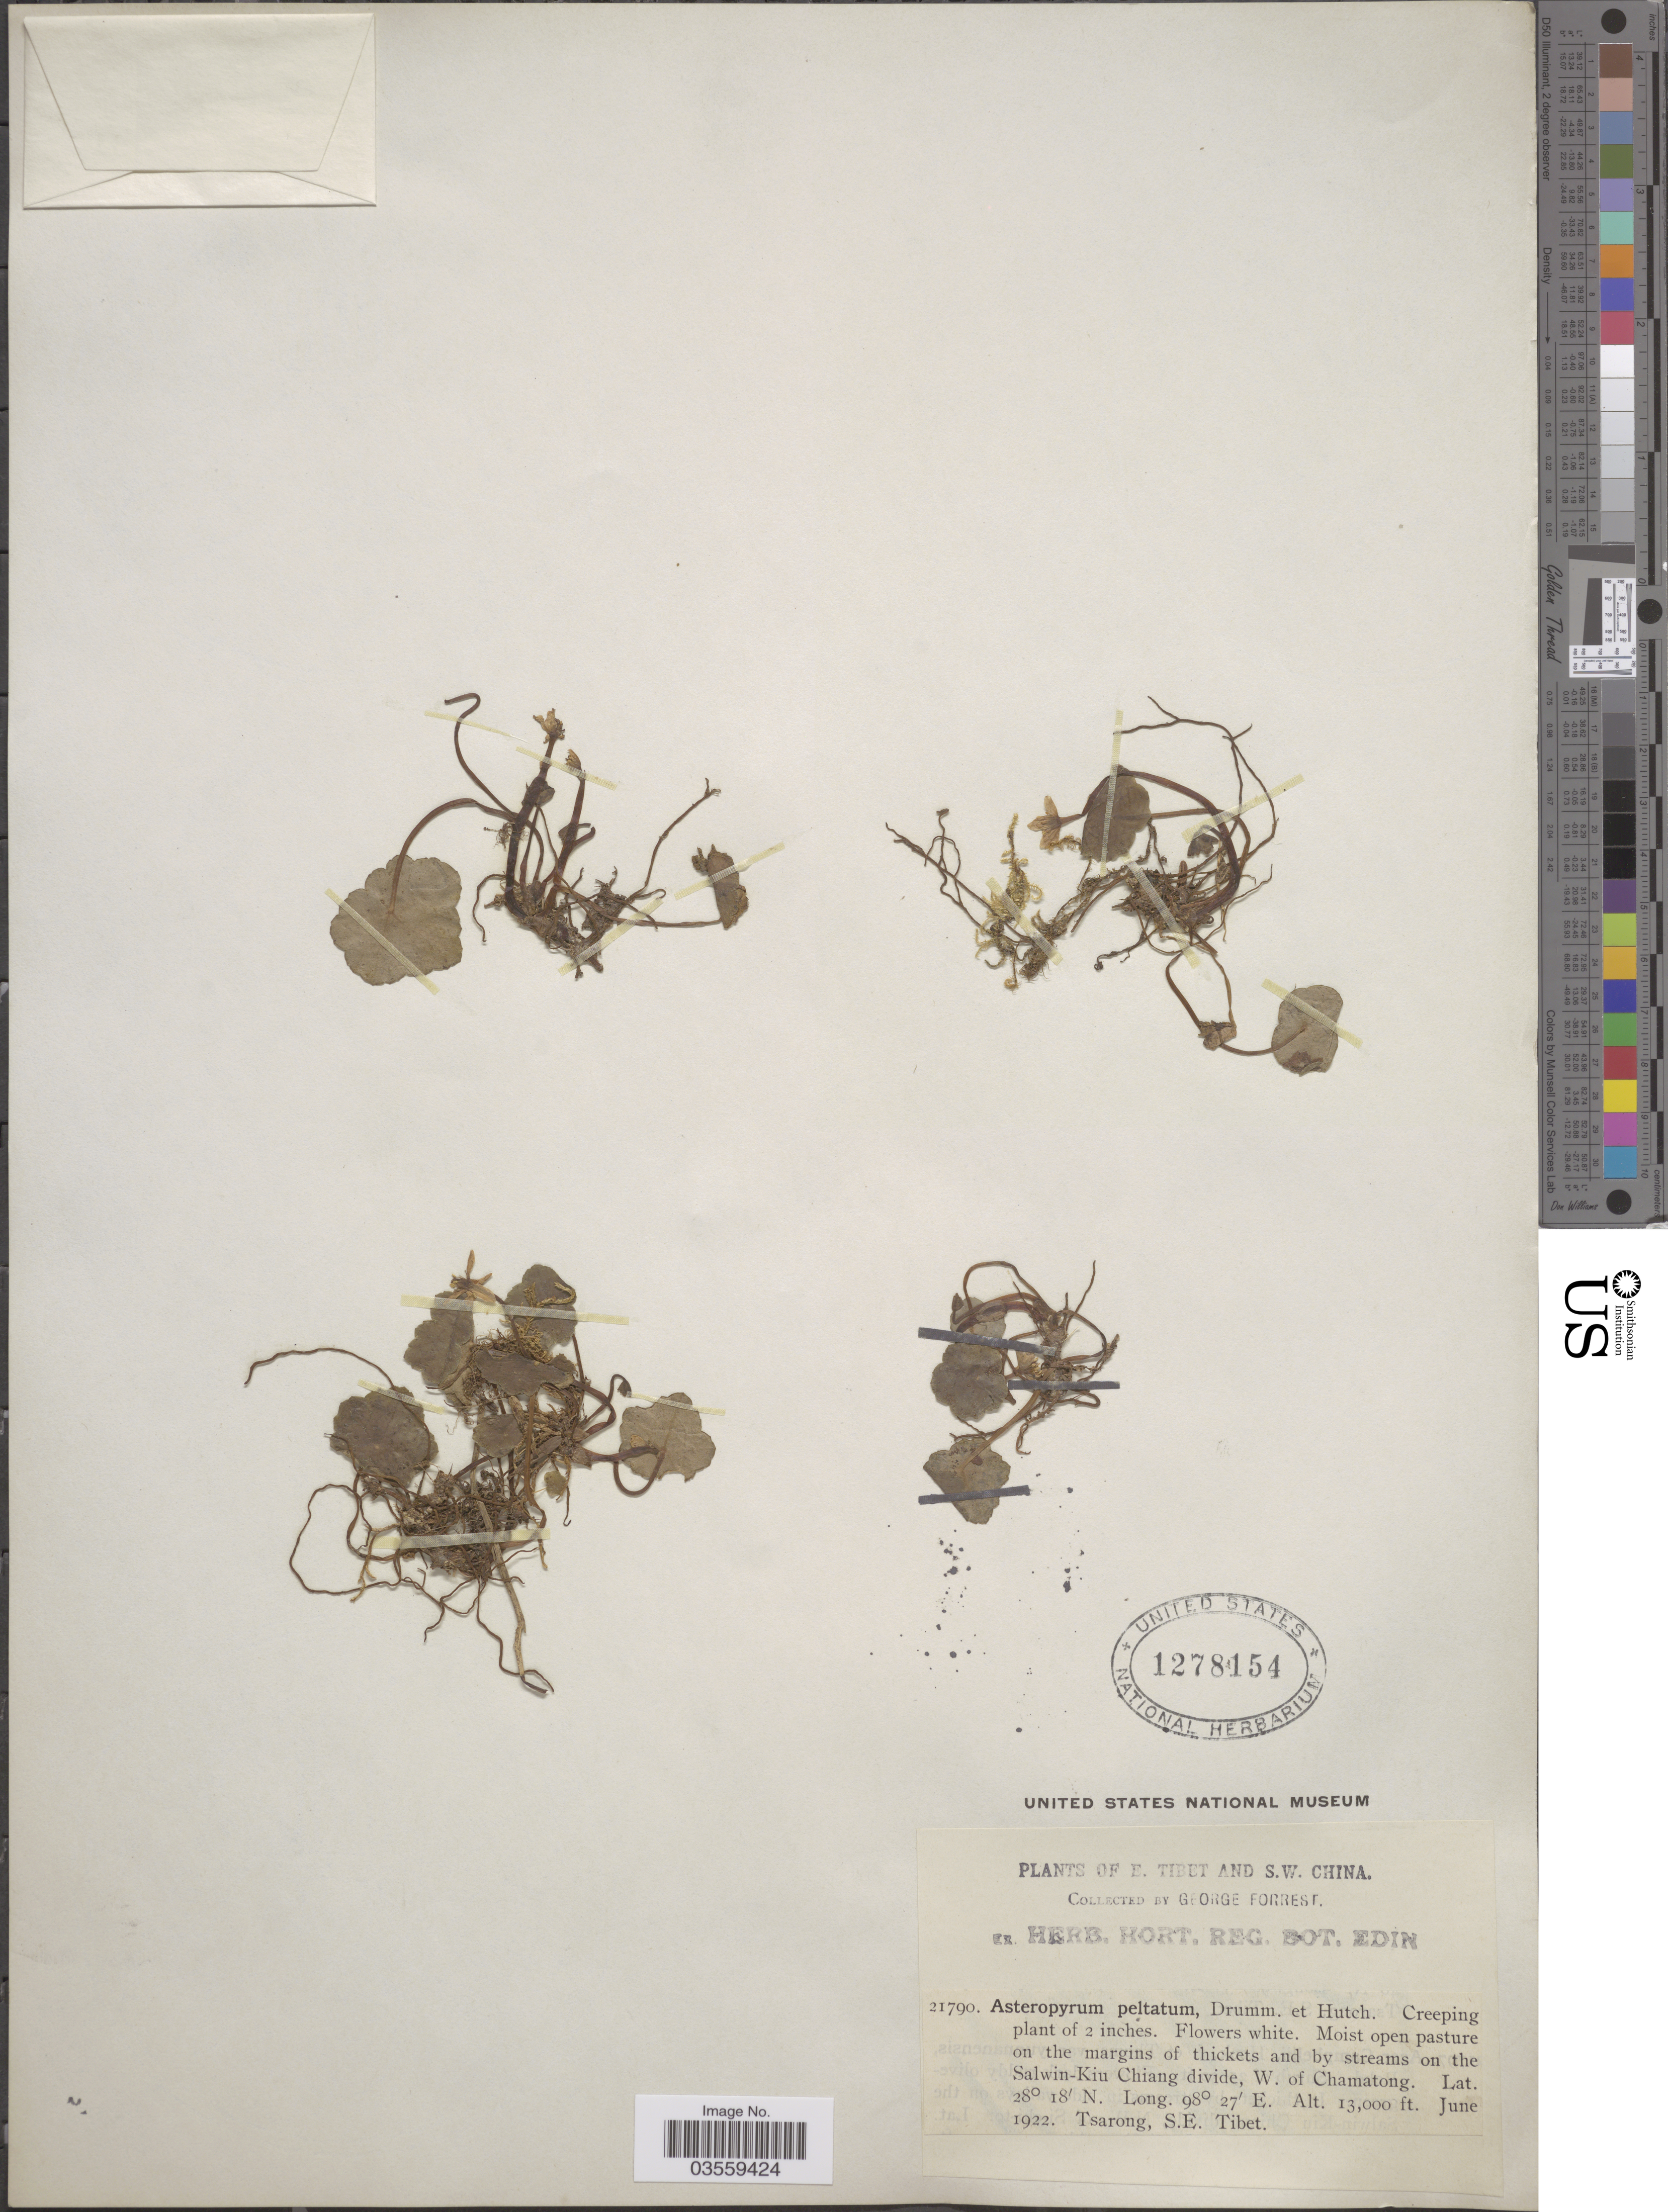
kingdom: Plantae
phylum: Tracheophyta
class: Magnoliopsida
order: Ranunculales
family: Ranunculaceae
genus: Asteropyrum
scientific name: Asteropyrum peltatum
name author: (Franch.) J.R. Drumm & Hutch.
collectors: G. Forrest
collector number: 21790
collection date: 1922-06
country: China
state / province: Xizang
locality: E. Tibet. On the Salwin-Kiu Chiang divide, W. of Chamatong. Tsarong, S. E. Tibet.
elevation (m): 3962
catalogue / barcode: US 1278154